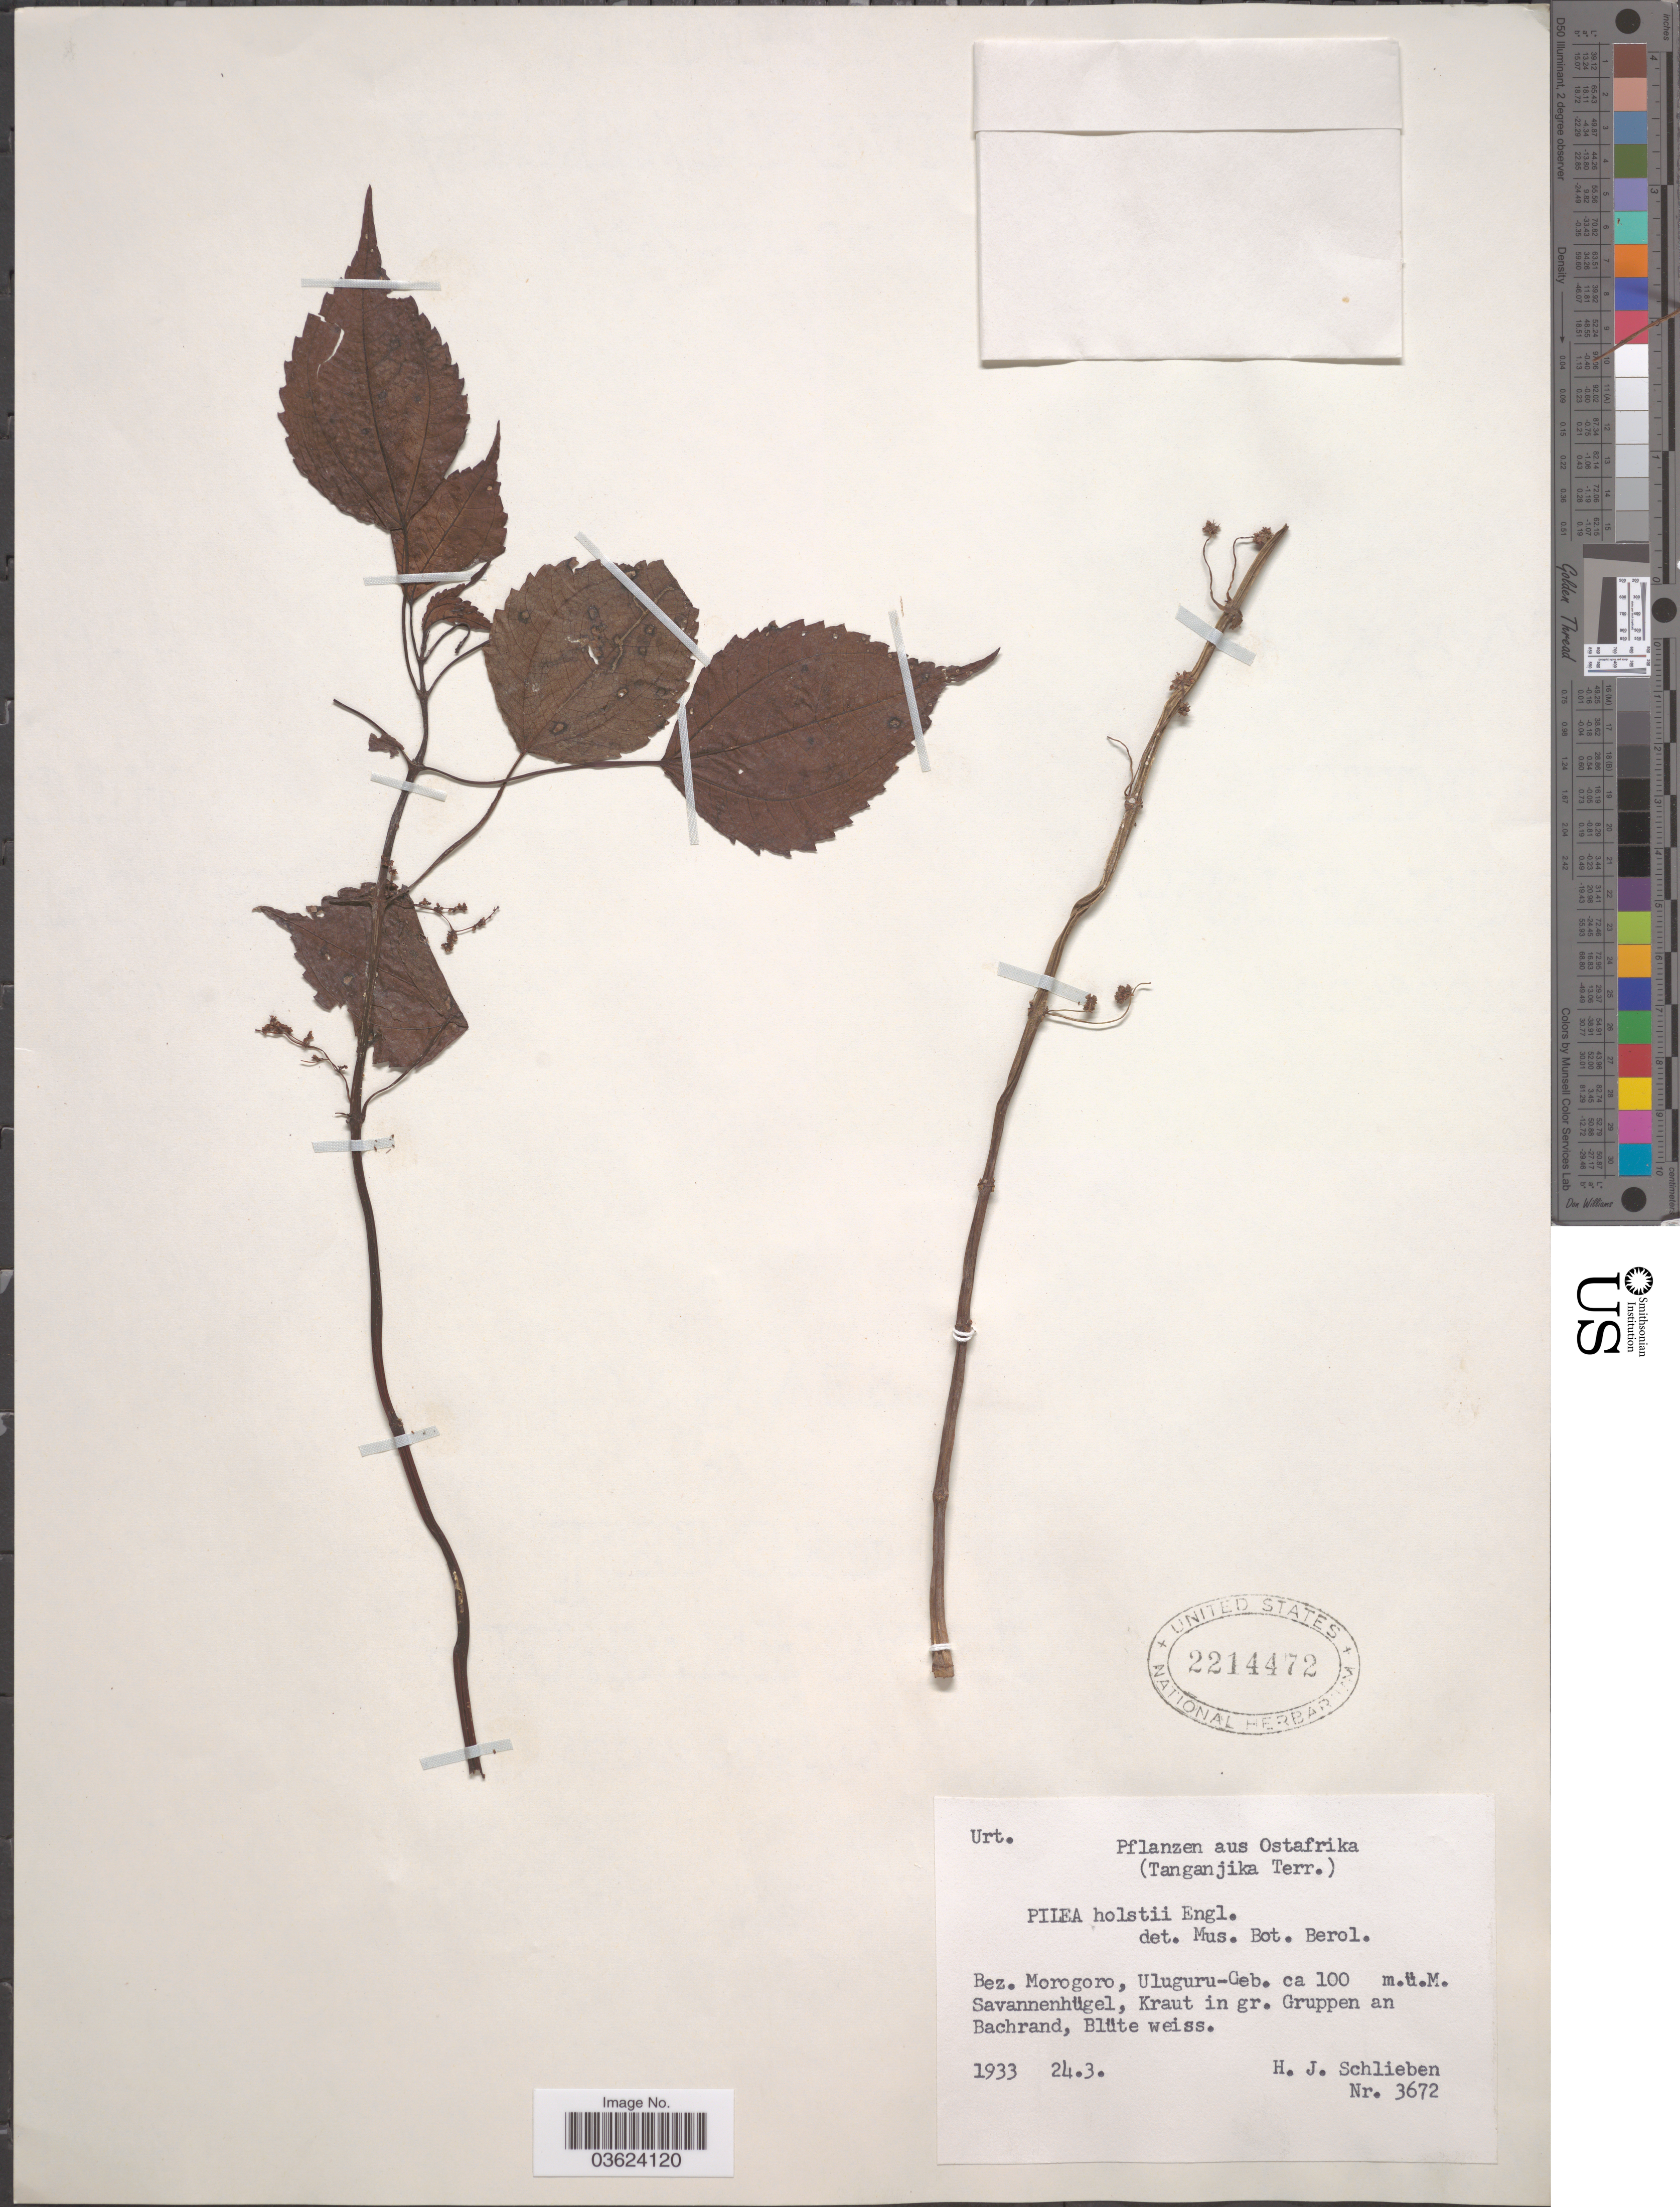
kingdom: Plantae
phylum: Tracheophyta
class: Magnoliopsida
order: Rosales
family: Urticaceae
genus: Pilea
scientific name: Pilea holstii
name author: Engl.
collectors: H. J. Schlieben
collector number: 3672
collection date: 1933-03-24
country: Tanzania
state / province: Morogoro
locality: Ostafrika (Tanganjika Terr.). Bez. Morogoro, Uluguru-Geb. Savannenhügel, Kraut in gr. Gruppen an Bachrand.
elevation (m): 100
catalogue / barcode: US 2214472